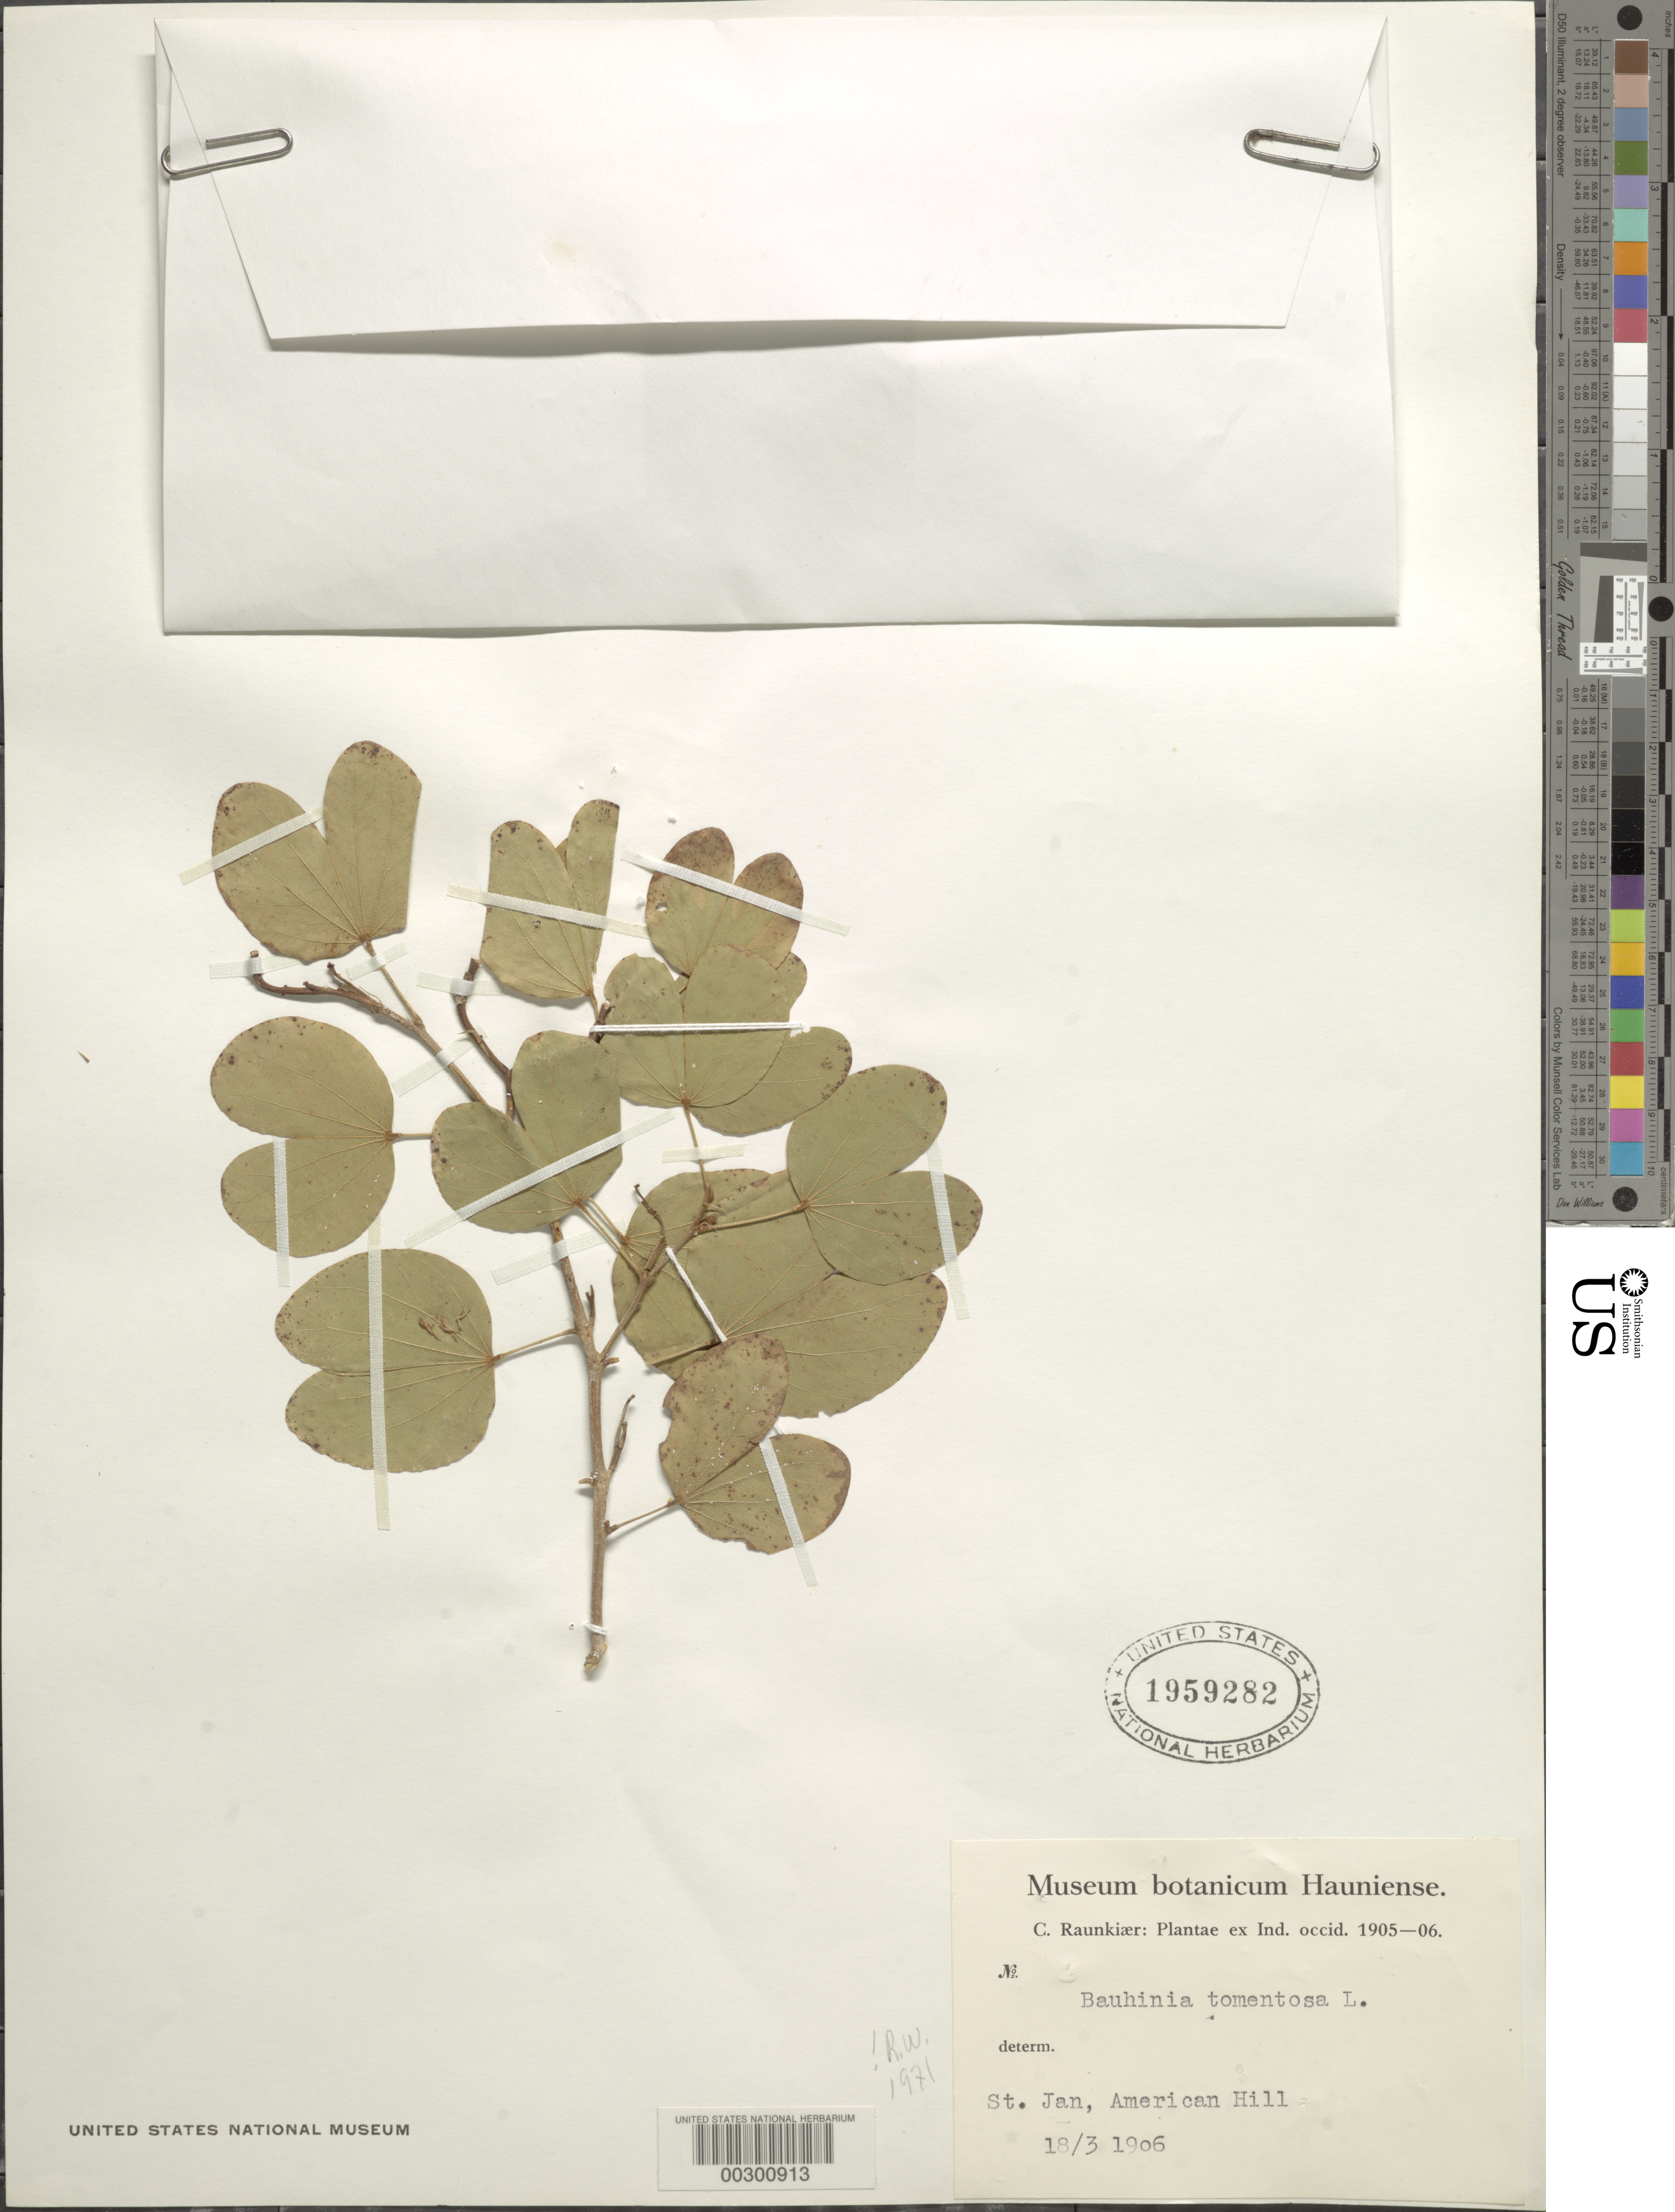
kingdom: Plantae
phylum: Tracheophyta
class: Magnoliopsida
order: Fabales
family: Fabaceae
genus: Bauhinia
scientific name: Bauhinia tomentosa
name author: L.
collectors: C. Raunkiaer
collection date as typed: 18 Mar 1906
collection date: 1906-03-18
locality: St. jan, american hill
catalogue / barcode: US 1959282